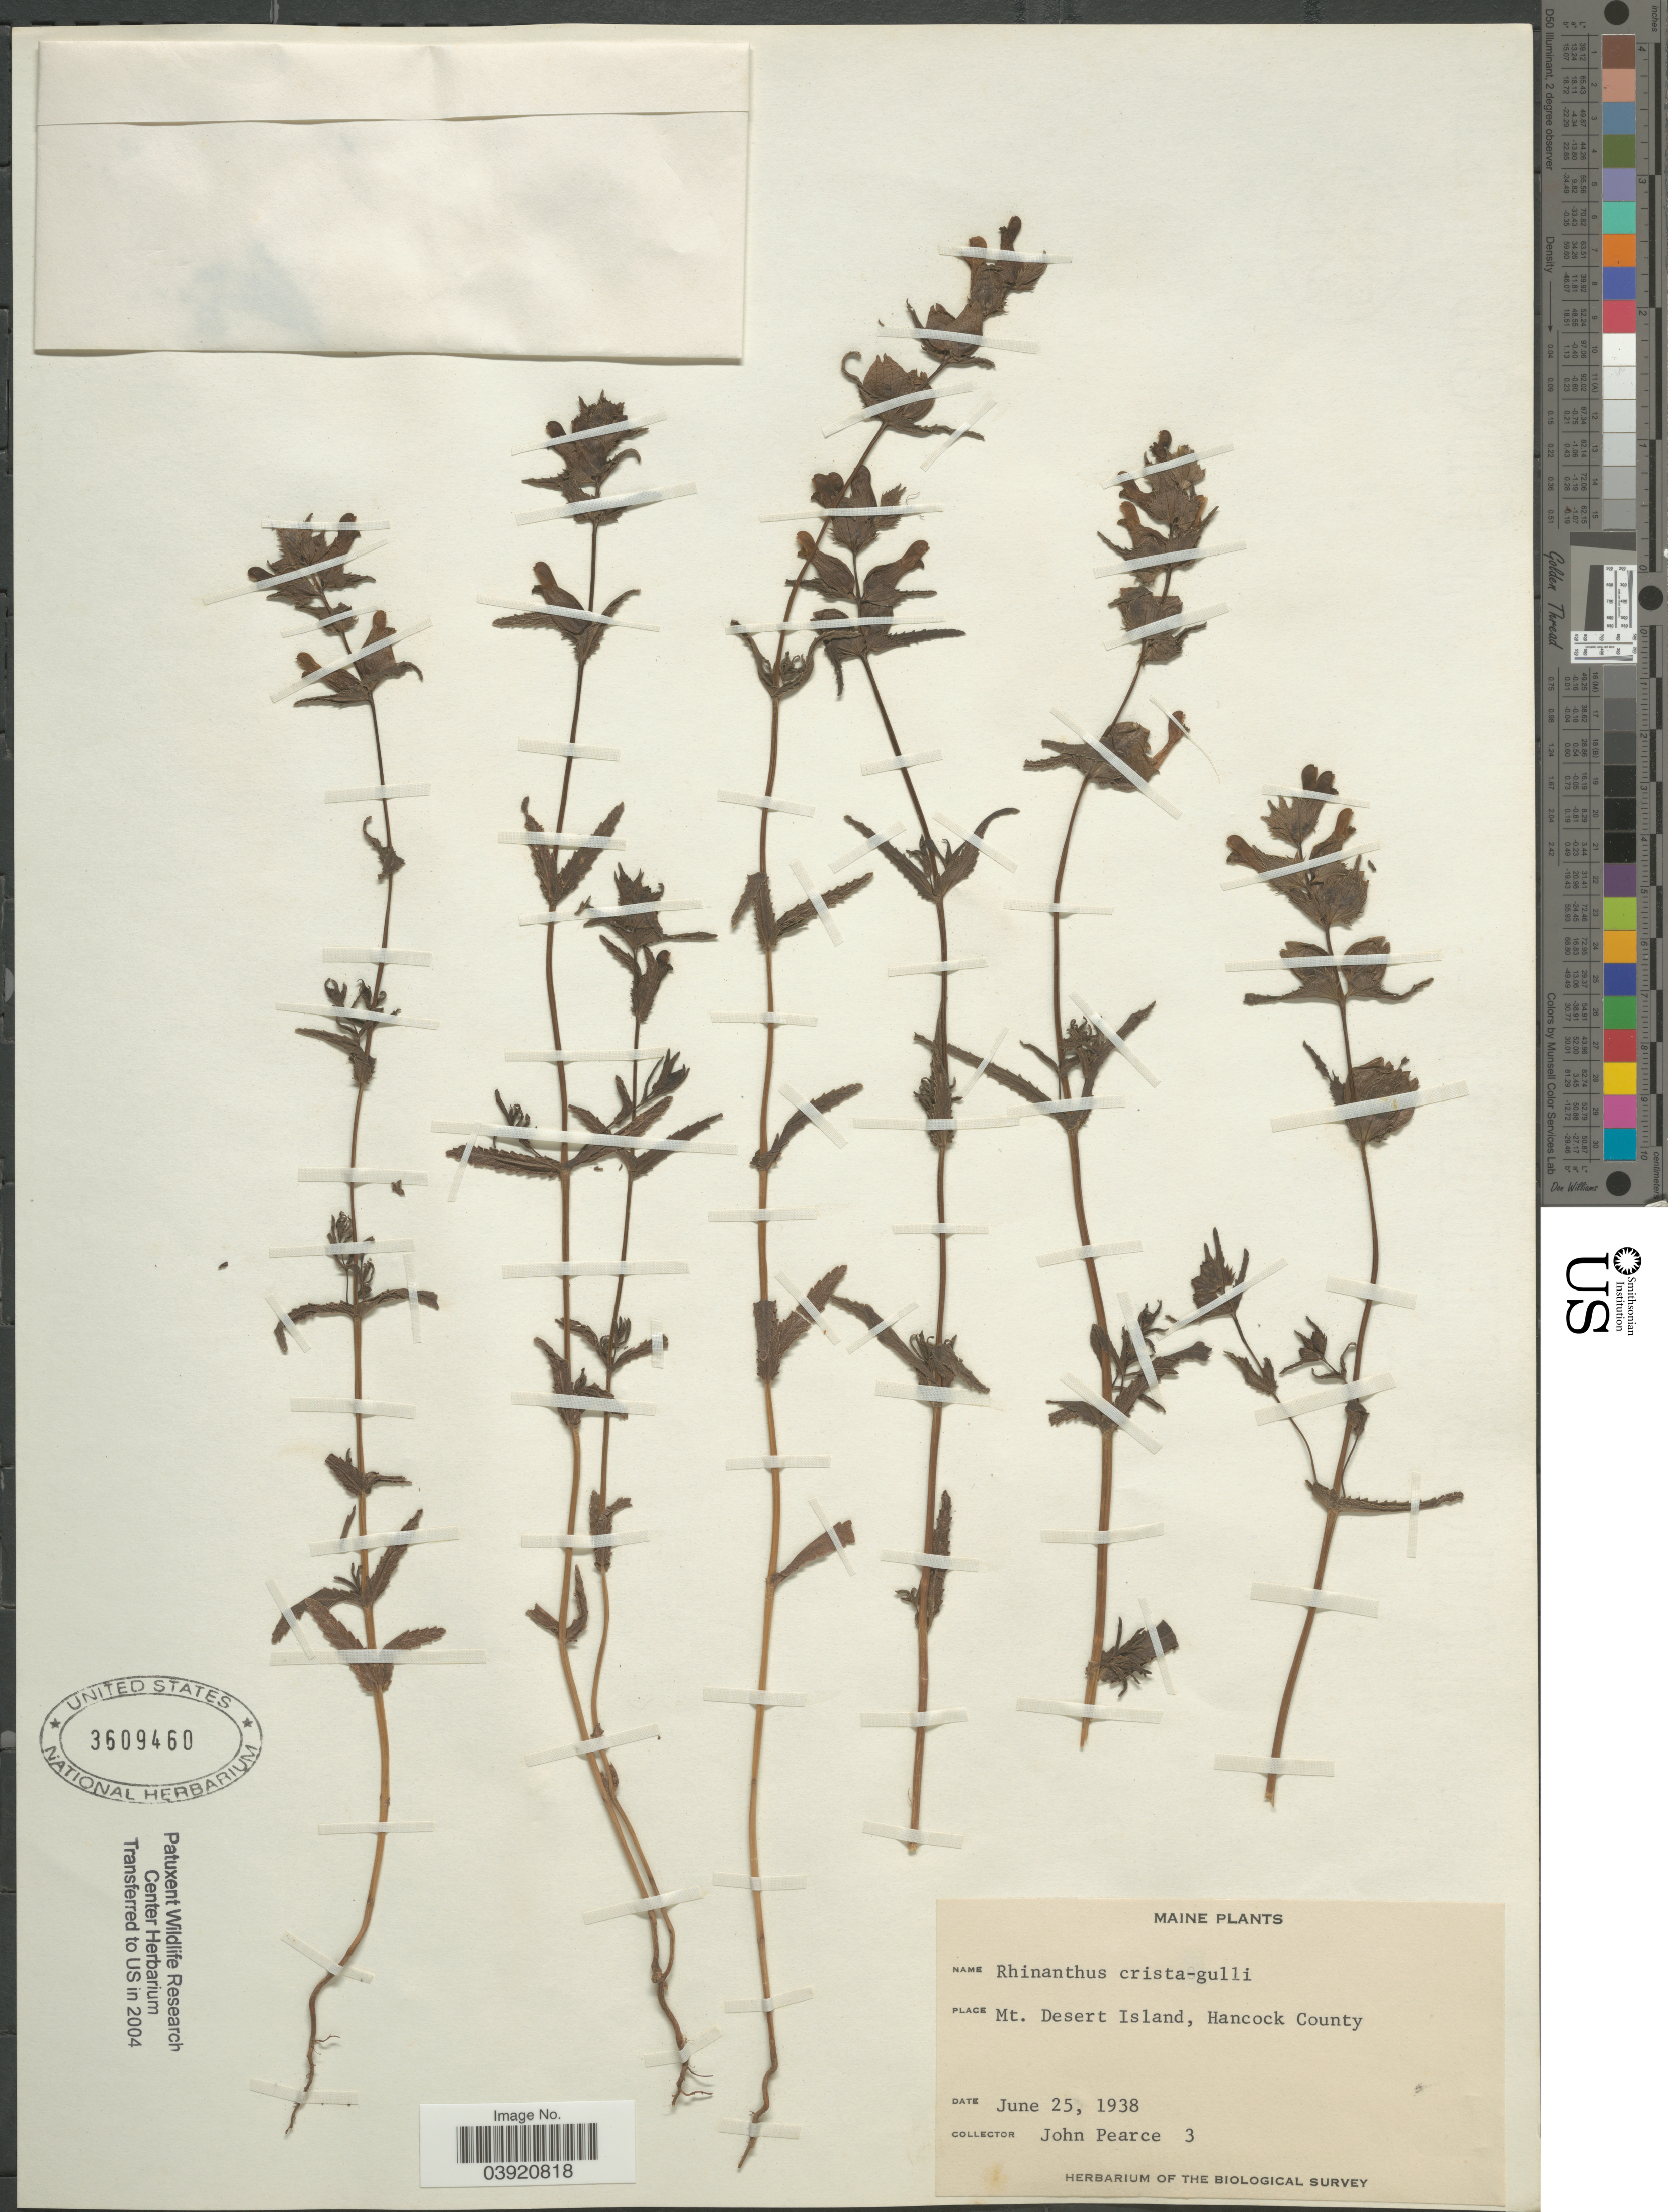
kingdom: Plantae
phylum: Tracheophyta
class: Magnoliopsida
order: Lamiales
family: Orobanchaceae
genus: Rhinanthus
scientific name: Rhinanthus crista-galli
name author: L.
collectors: J. Pearce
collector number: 3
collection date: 1938-06-25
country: United States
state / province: Maine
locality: Mt. Desert Island, Hancock County.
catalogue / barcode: US 3609460